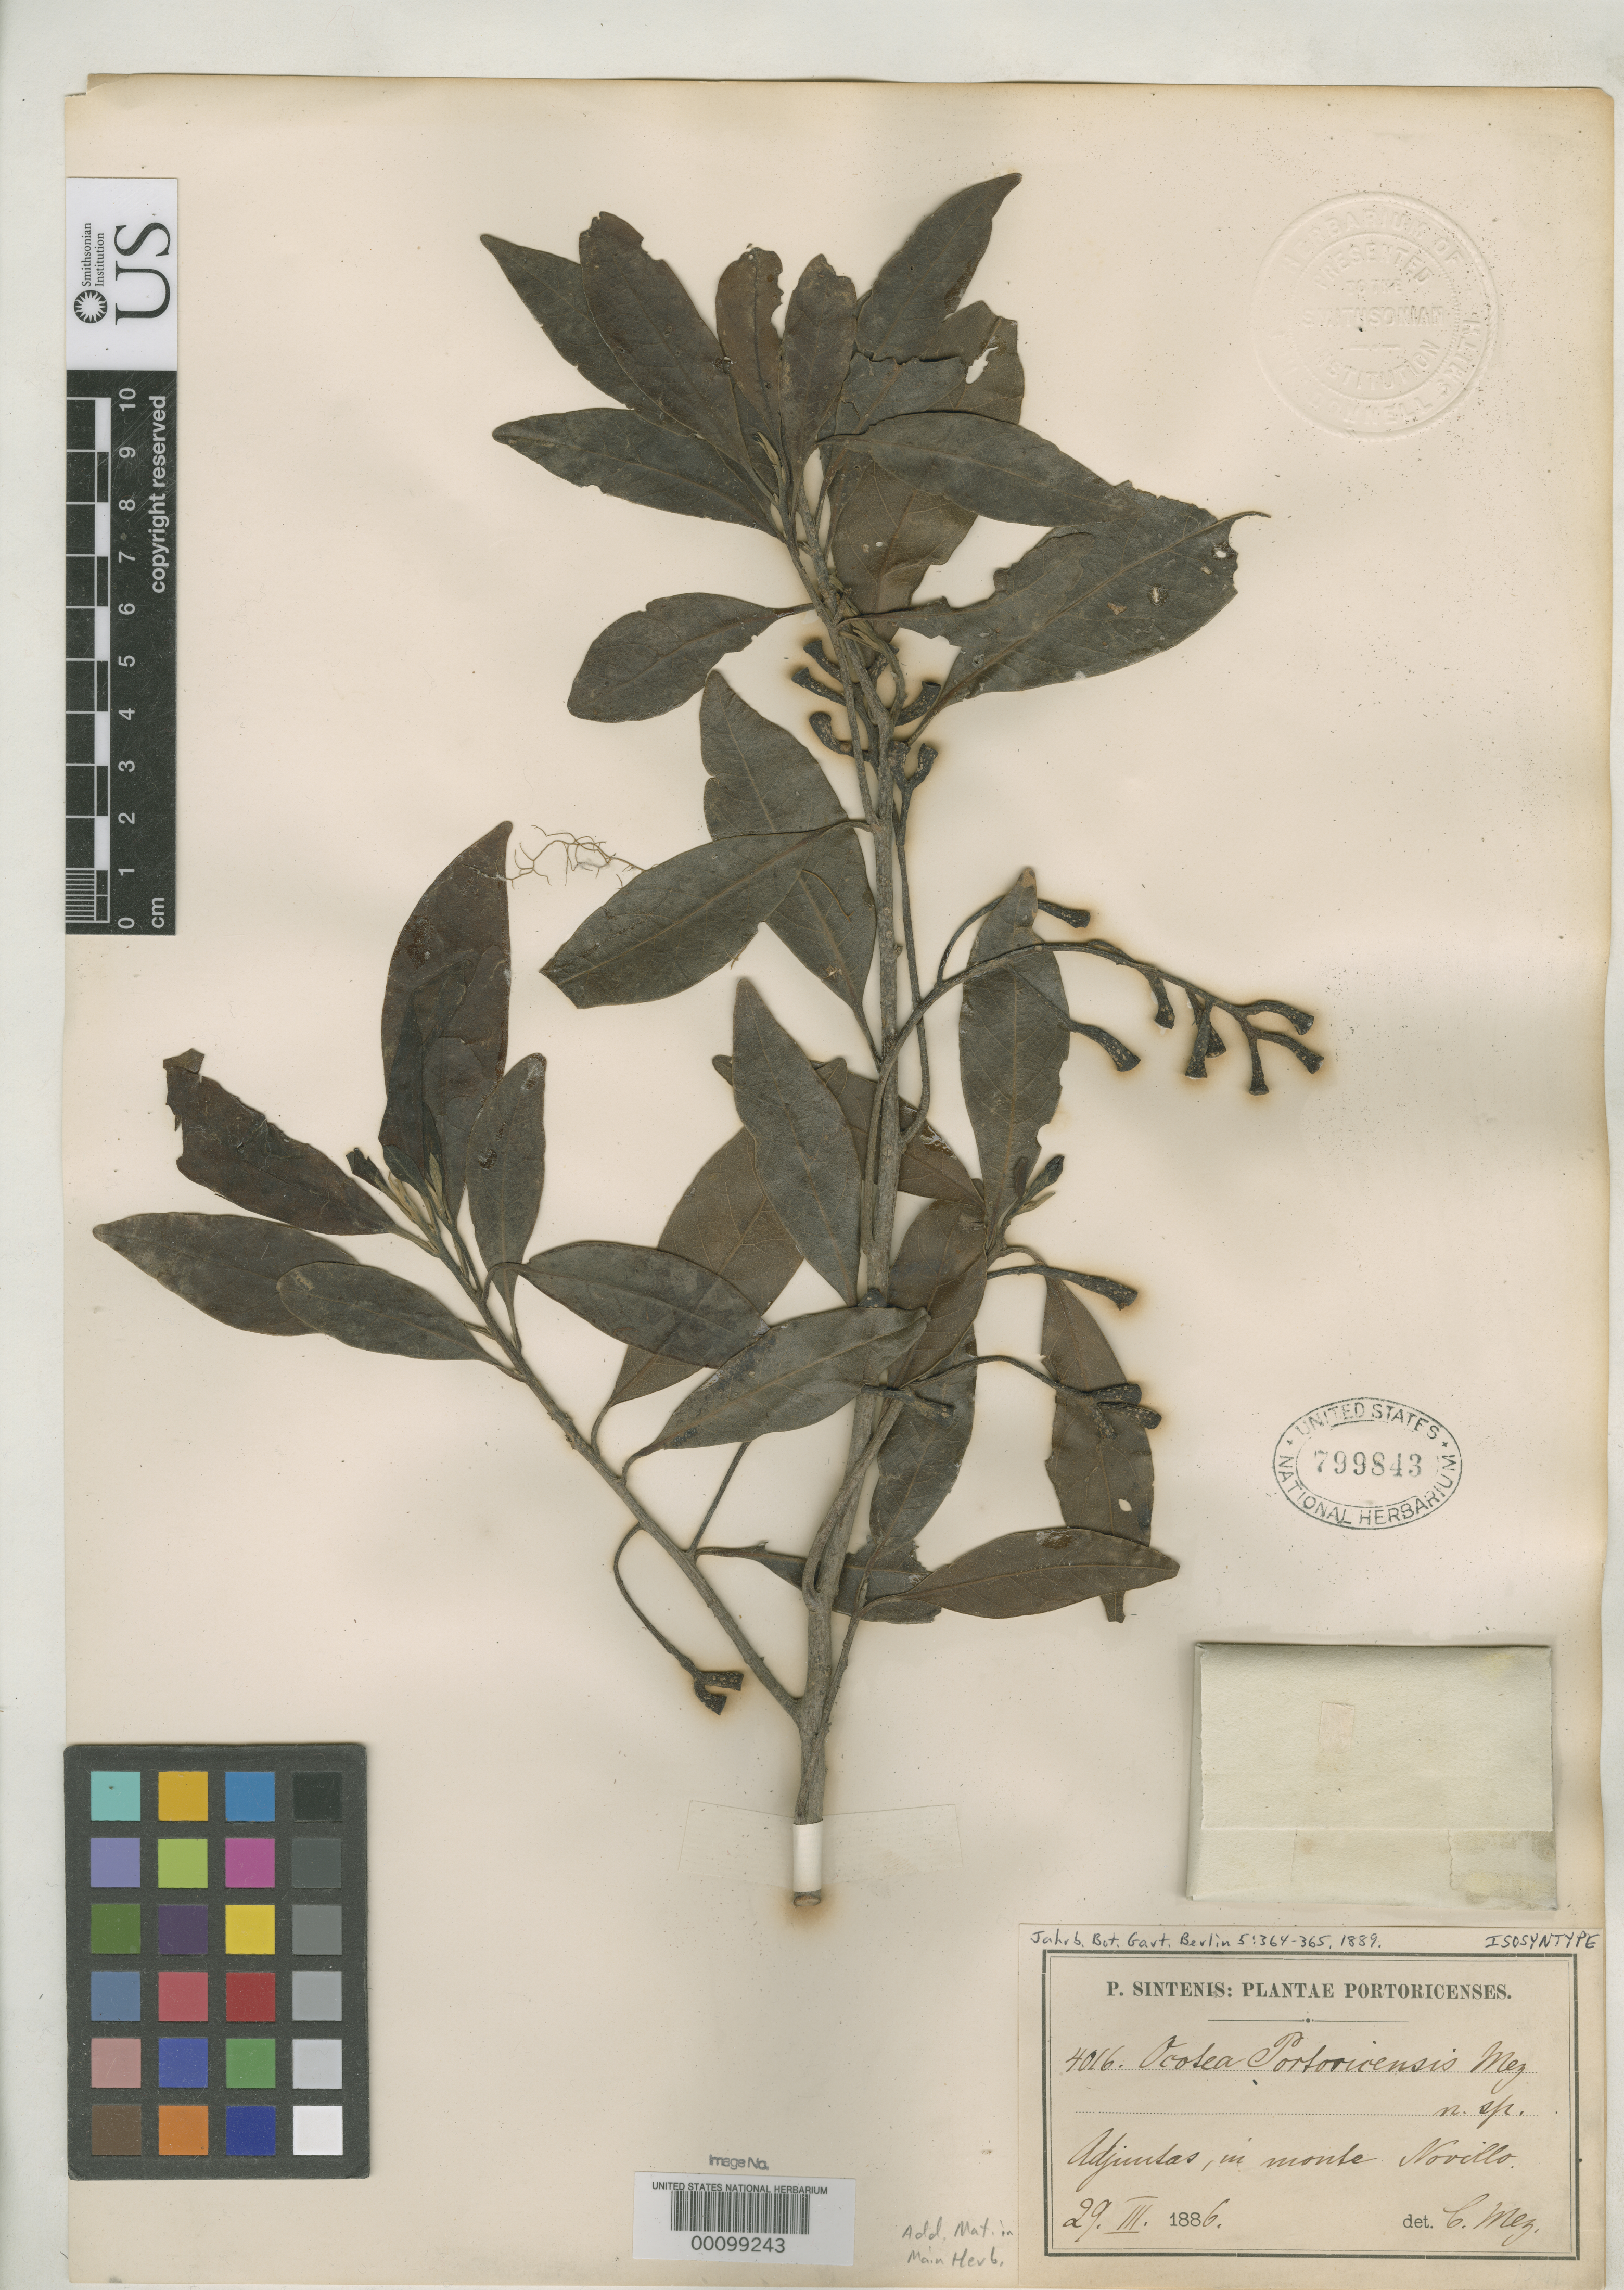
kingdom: Plantae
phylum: Tracheophyta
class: Magnoliopsida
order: Laurales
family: Lauraceae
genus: Ocotea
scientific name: Ocotea portoricensis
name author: Mez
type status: Syntype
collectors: P. Sintenis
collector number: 4016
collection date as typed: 29 Mar 1886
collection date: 1886-03-29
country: Puerto Rico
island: Greater Antilles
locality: Sierra de Naguabo ad Rio Blanco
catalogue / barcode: US 799843